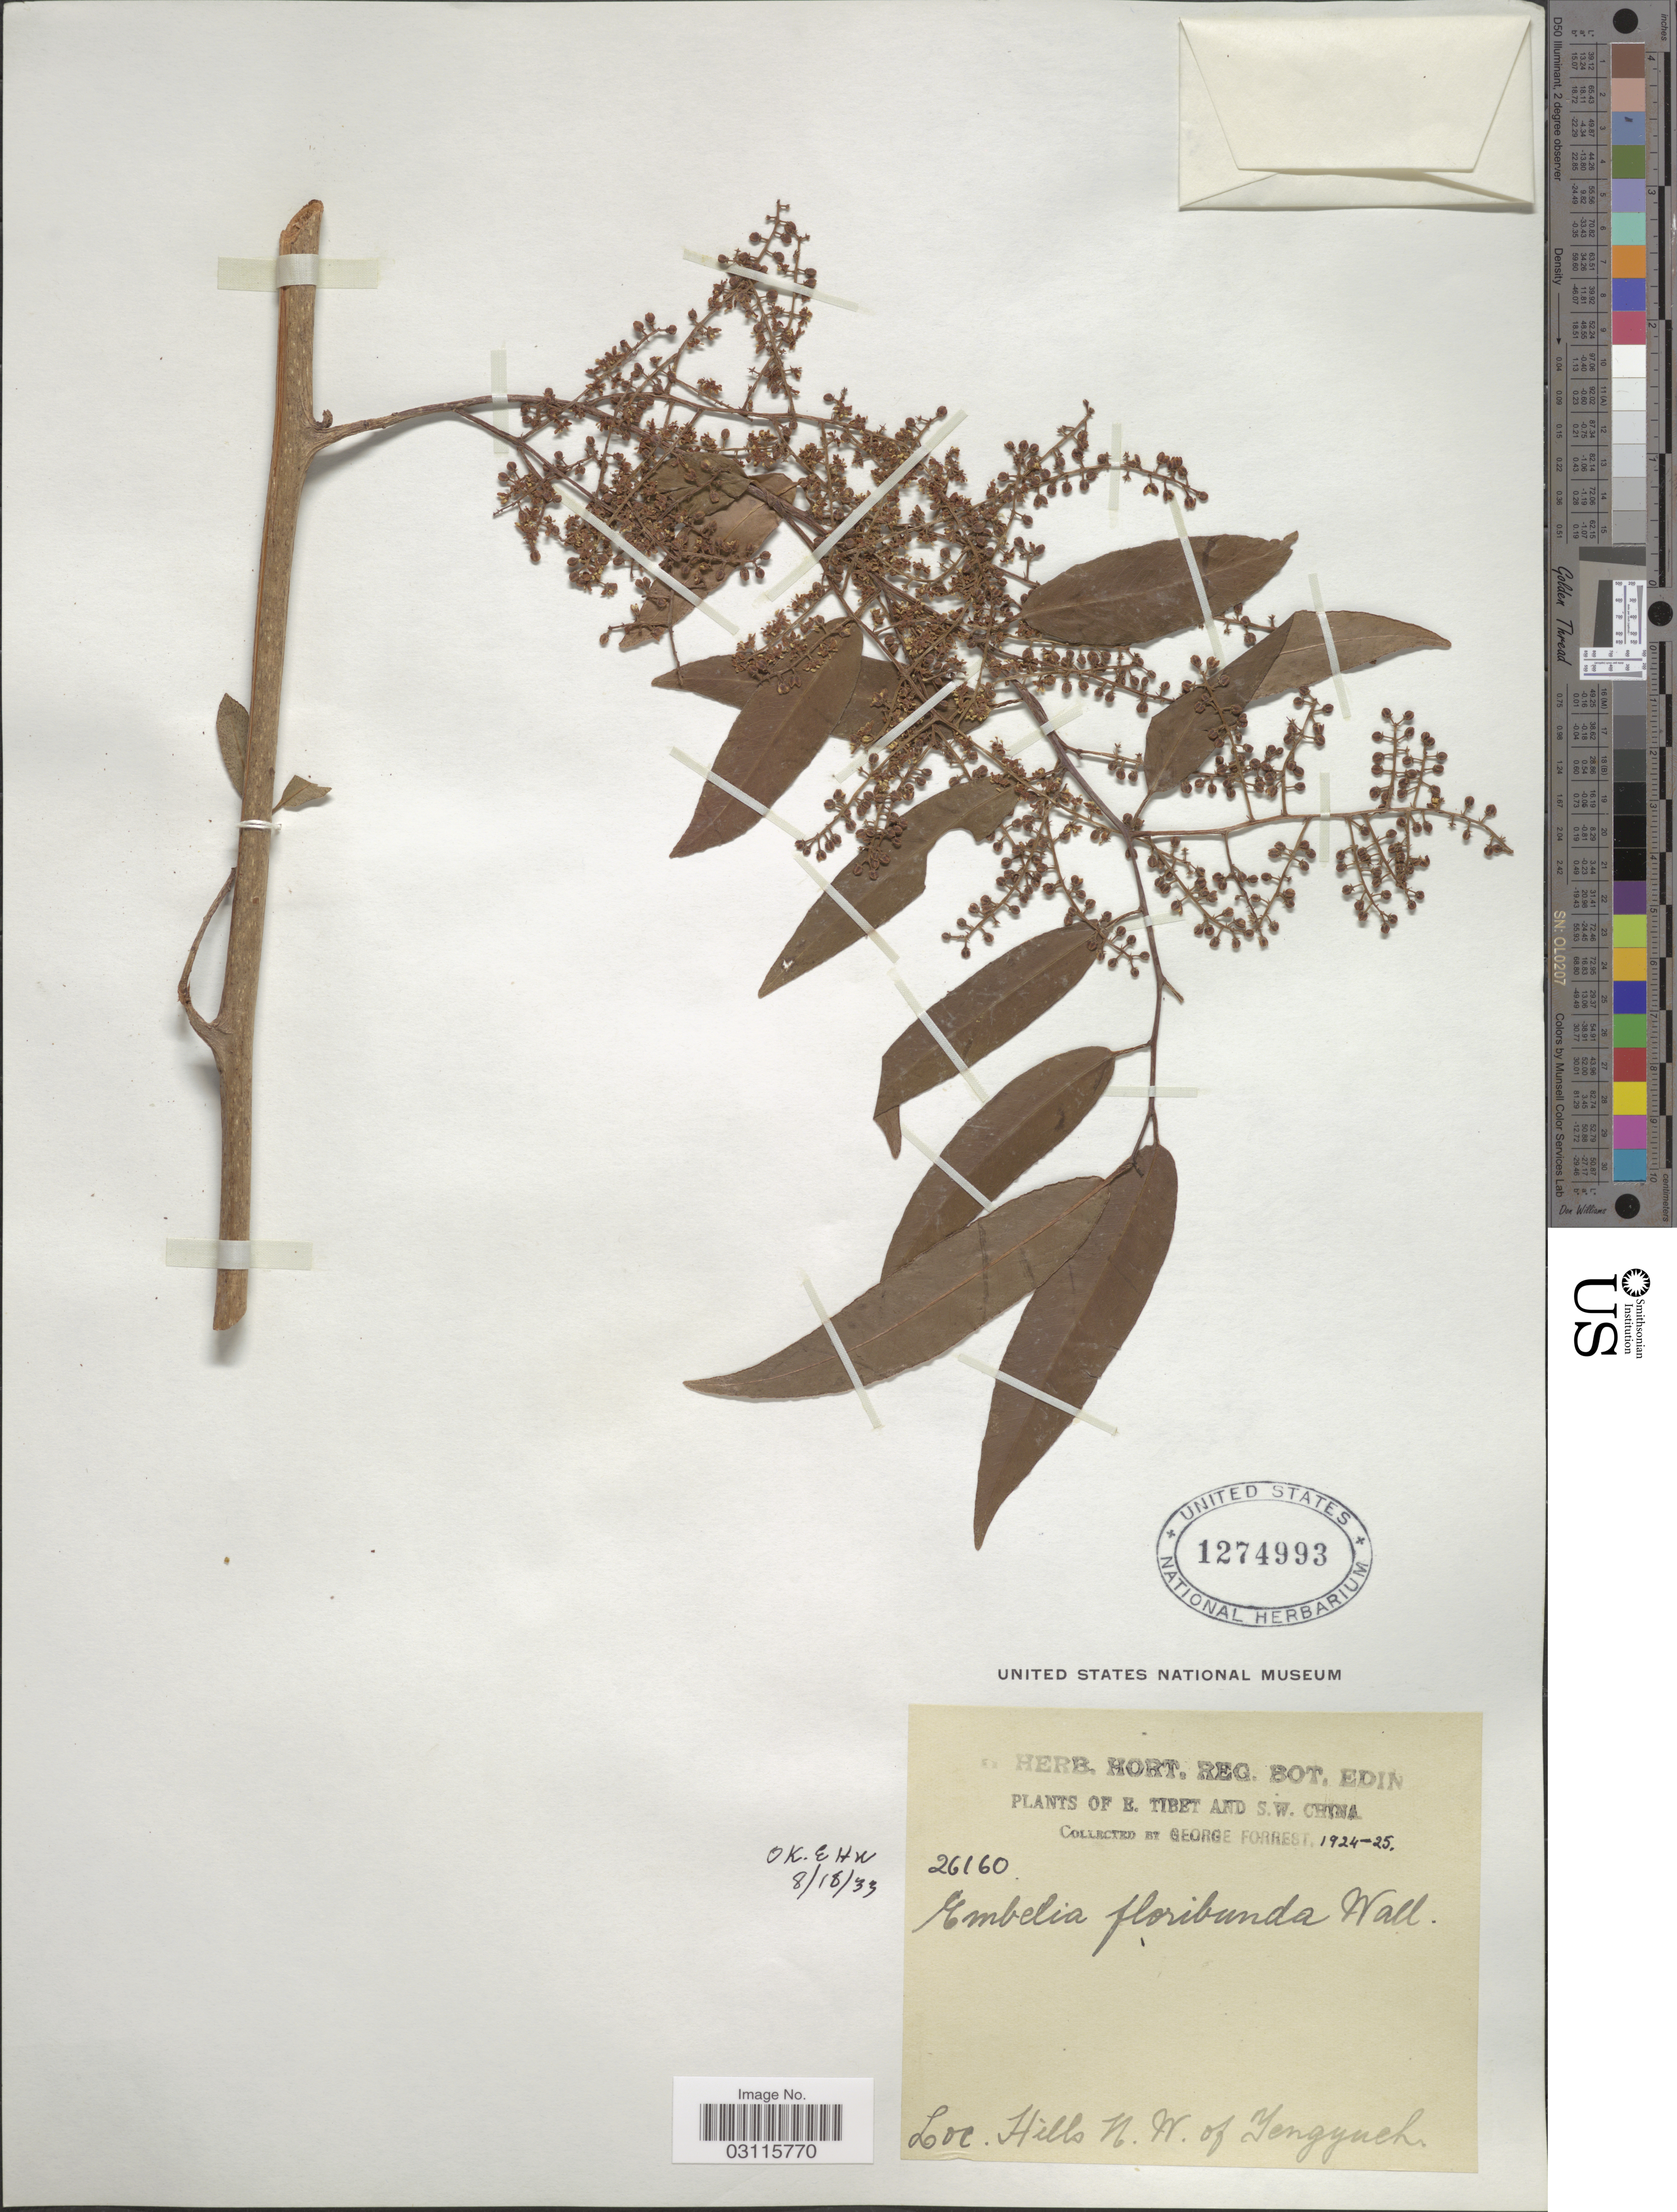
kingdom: Plantae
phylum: Tracheophyta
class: Magnoliopsida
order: Ericales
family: Primulaceae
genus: Embelia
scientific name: Embelia floribunda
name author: Wall.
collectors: G. Forrest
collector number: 26160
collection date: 1924/1925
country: China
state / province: Xizang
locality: E. Tibet and S.W. China. Hills N.W. of Tengyueh.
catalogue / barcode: US 1274993